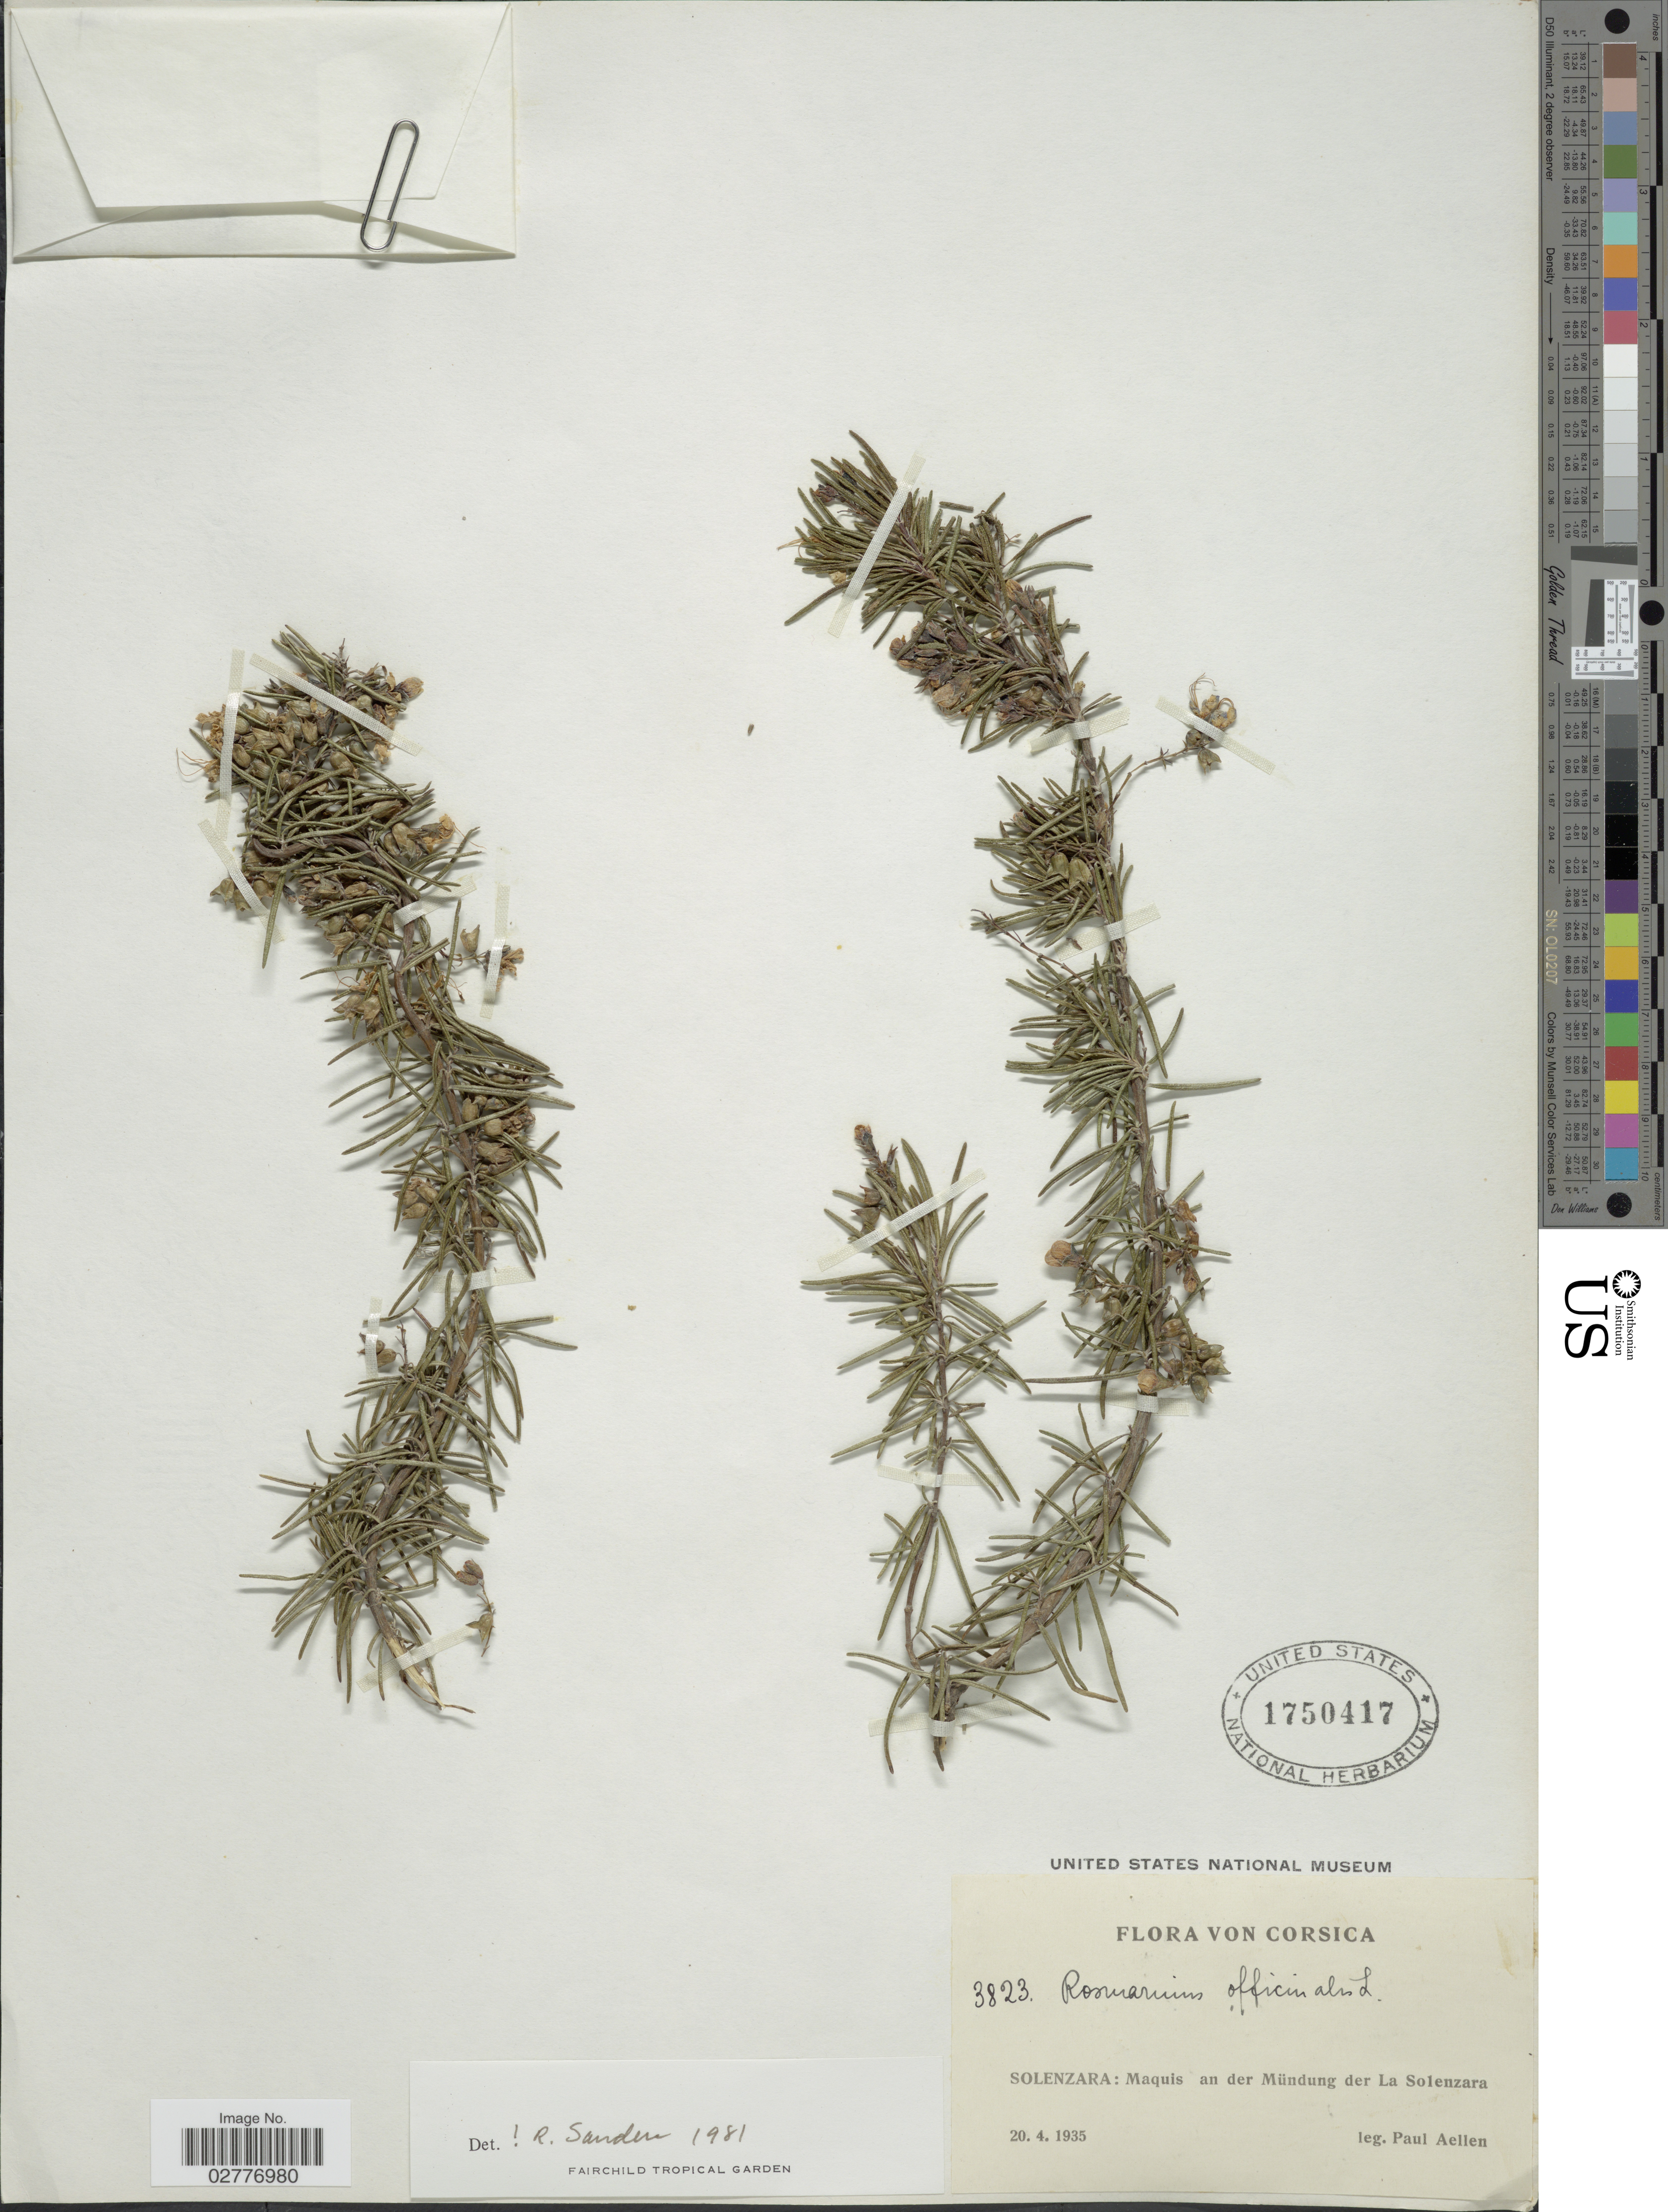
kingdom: Plantae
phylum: Tracheophyta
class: Magnoliopsida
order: Lamiales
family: Lamiaceae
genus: Rosmarinus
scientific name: Rosmarinus officinalis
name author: L.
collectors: P. Aellen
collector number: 3823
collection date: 1935-04-20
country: France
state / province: Corsica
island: Corse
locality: Solenzara: Maquis an der Mündung der La Solenzara.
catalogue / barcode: US 1750417